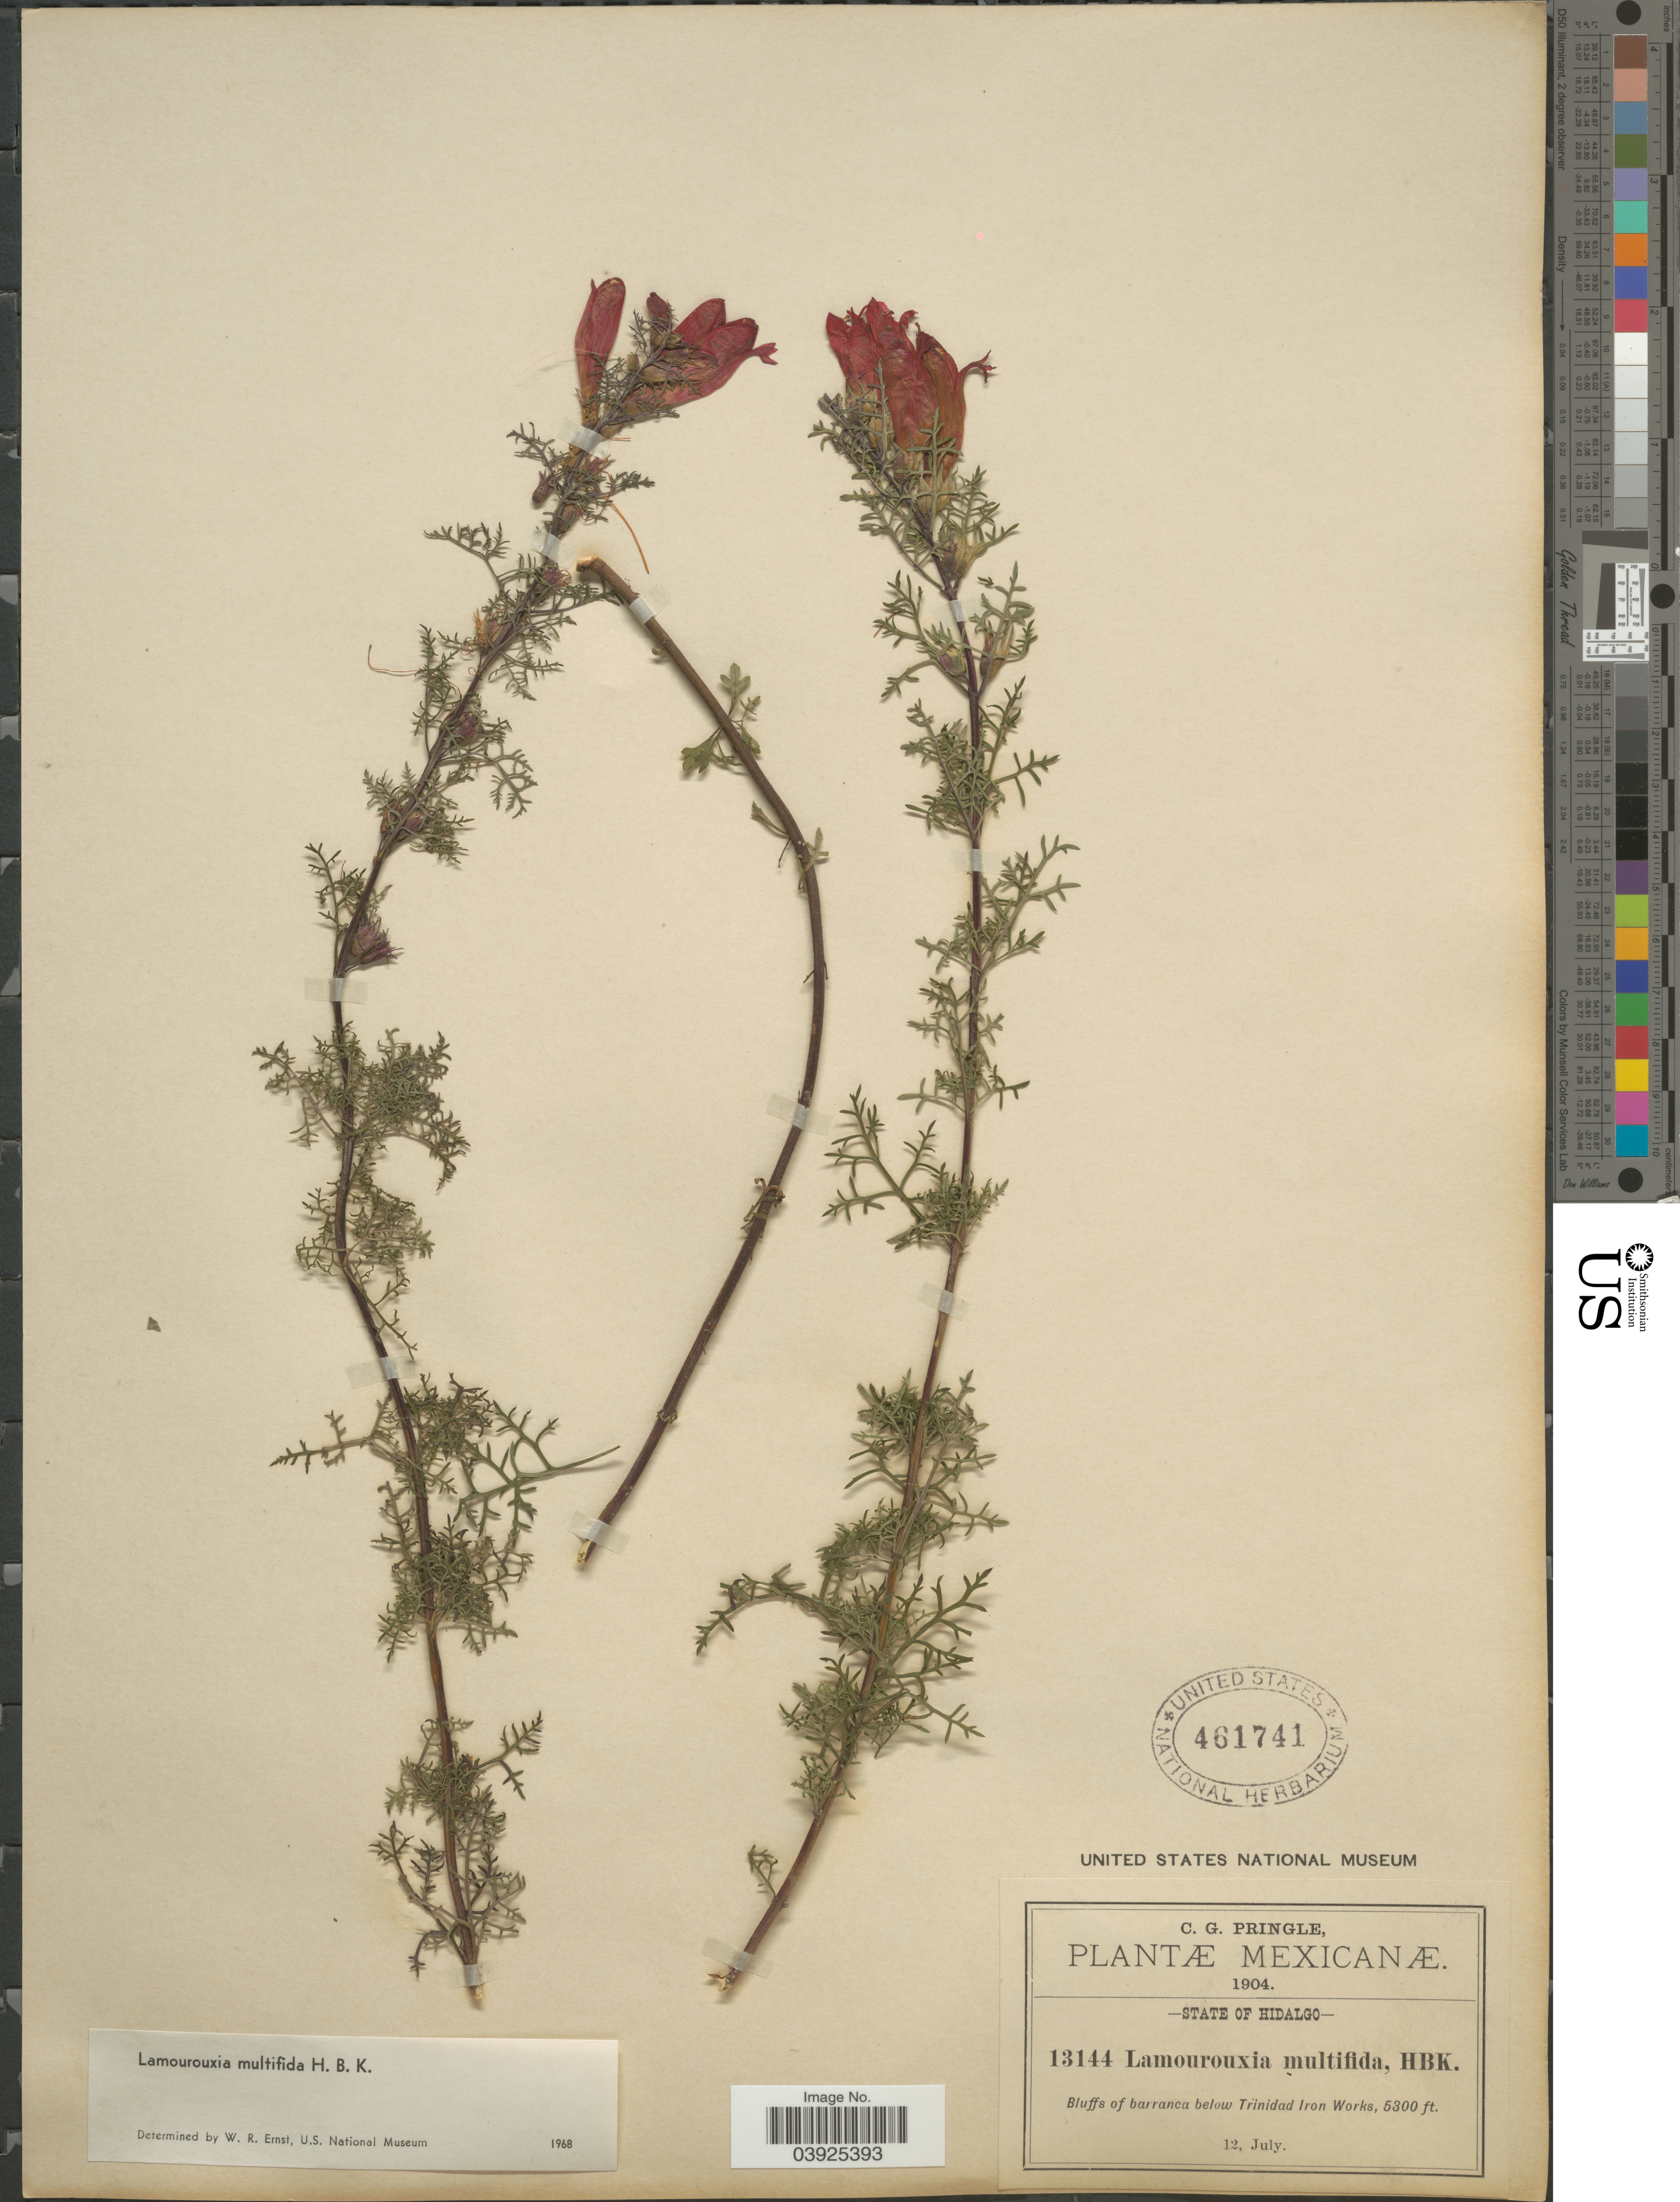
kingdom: Plantae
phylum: Tracheophyta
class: Magnoliopsida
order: Lamiales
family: Orobanchaceae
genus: Lamourouxia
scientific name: Lamourouxia multifida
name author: Kunth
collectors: C. G. Pringle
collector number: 13144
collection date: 1904-07-12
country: Mexico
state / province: Hidalgo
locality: Bluffs of barranca below Trinidad Iron Works.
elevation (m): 1615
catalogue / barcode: US 461741